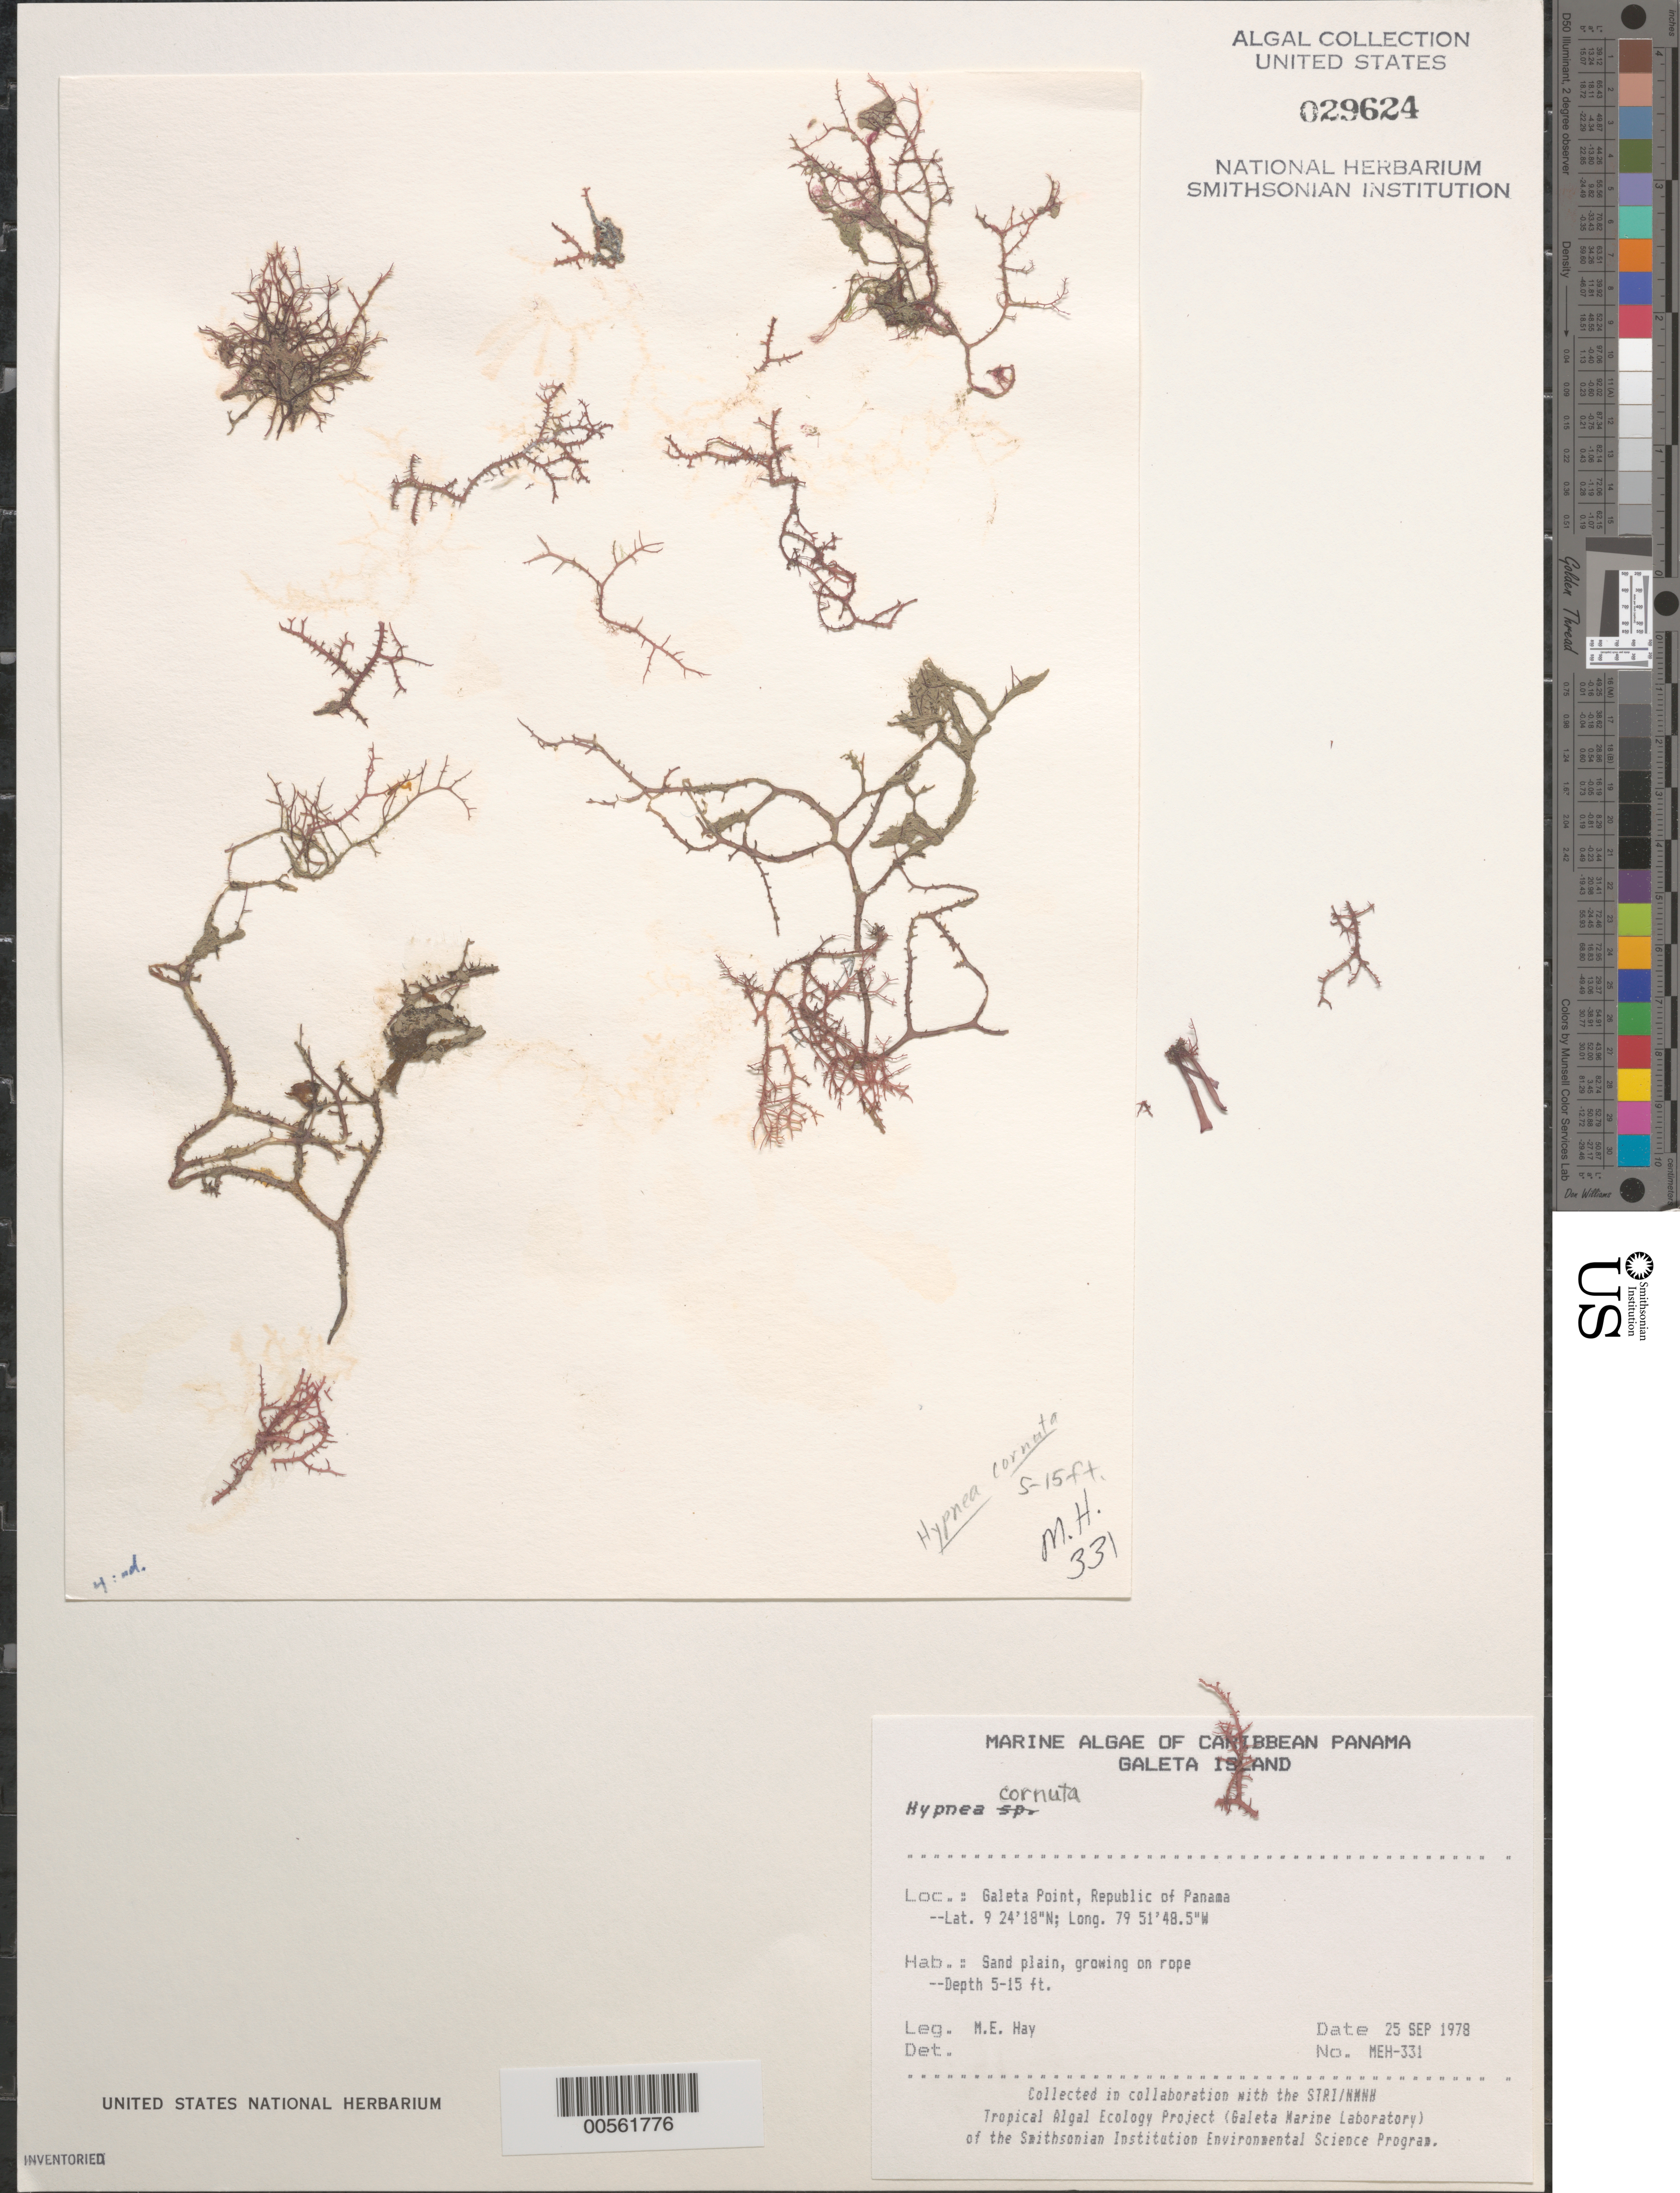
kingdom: Plantae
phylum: Rhodophyta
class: Florideophyceae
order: Gigartinales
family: Cystocloniaceae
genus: Hypnea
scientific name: Hypnea cornuta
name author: (Kütz.) J. Agardh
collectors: M. E. Hay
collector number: MEH-331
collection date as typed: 25 Sep 1978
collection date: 1978-09-25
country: Panama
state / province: Colón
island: Galeta Island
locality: Galeta Point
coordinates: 9 24' 18" N, 79 51' 48.5" W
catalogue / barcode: US 29624